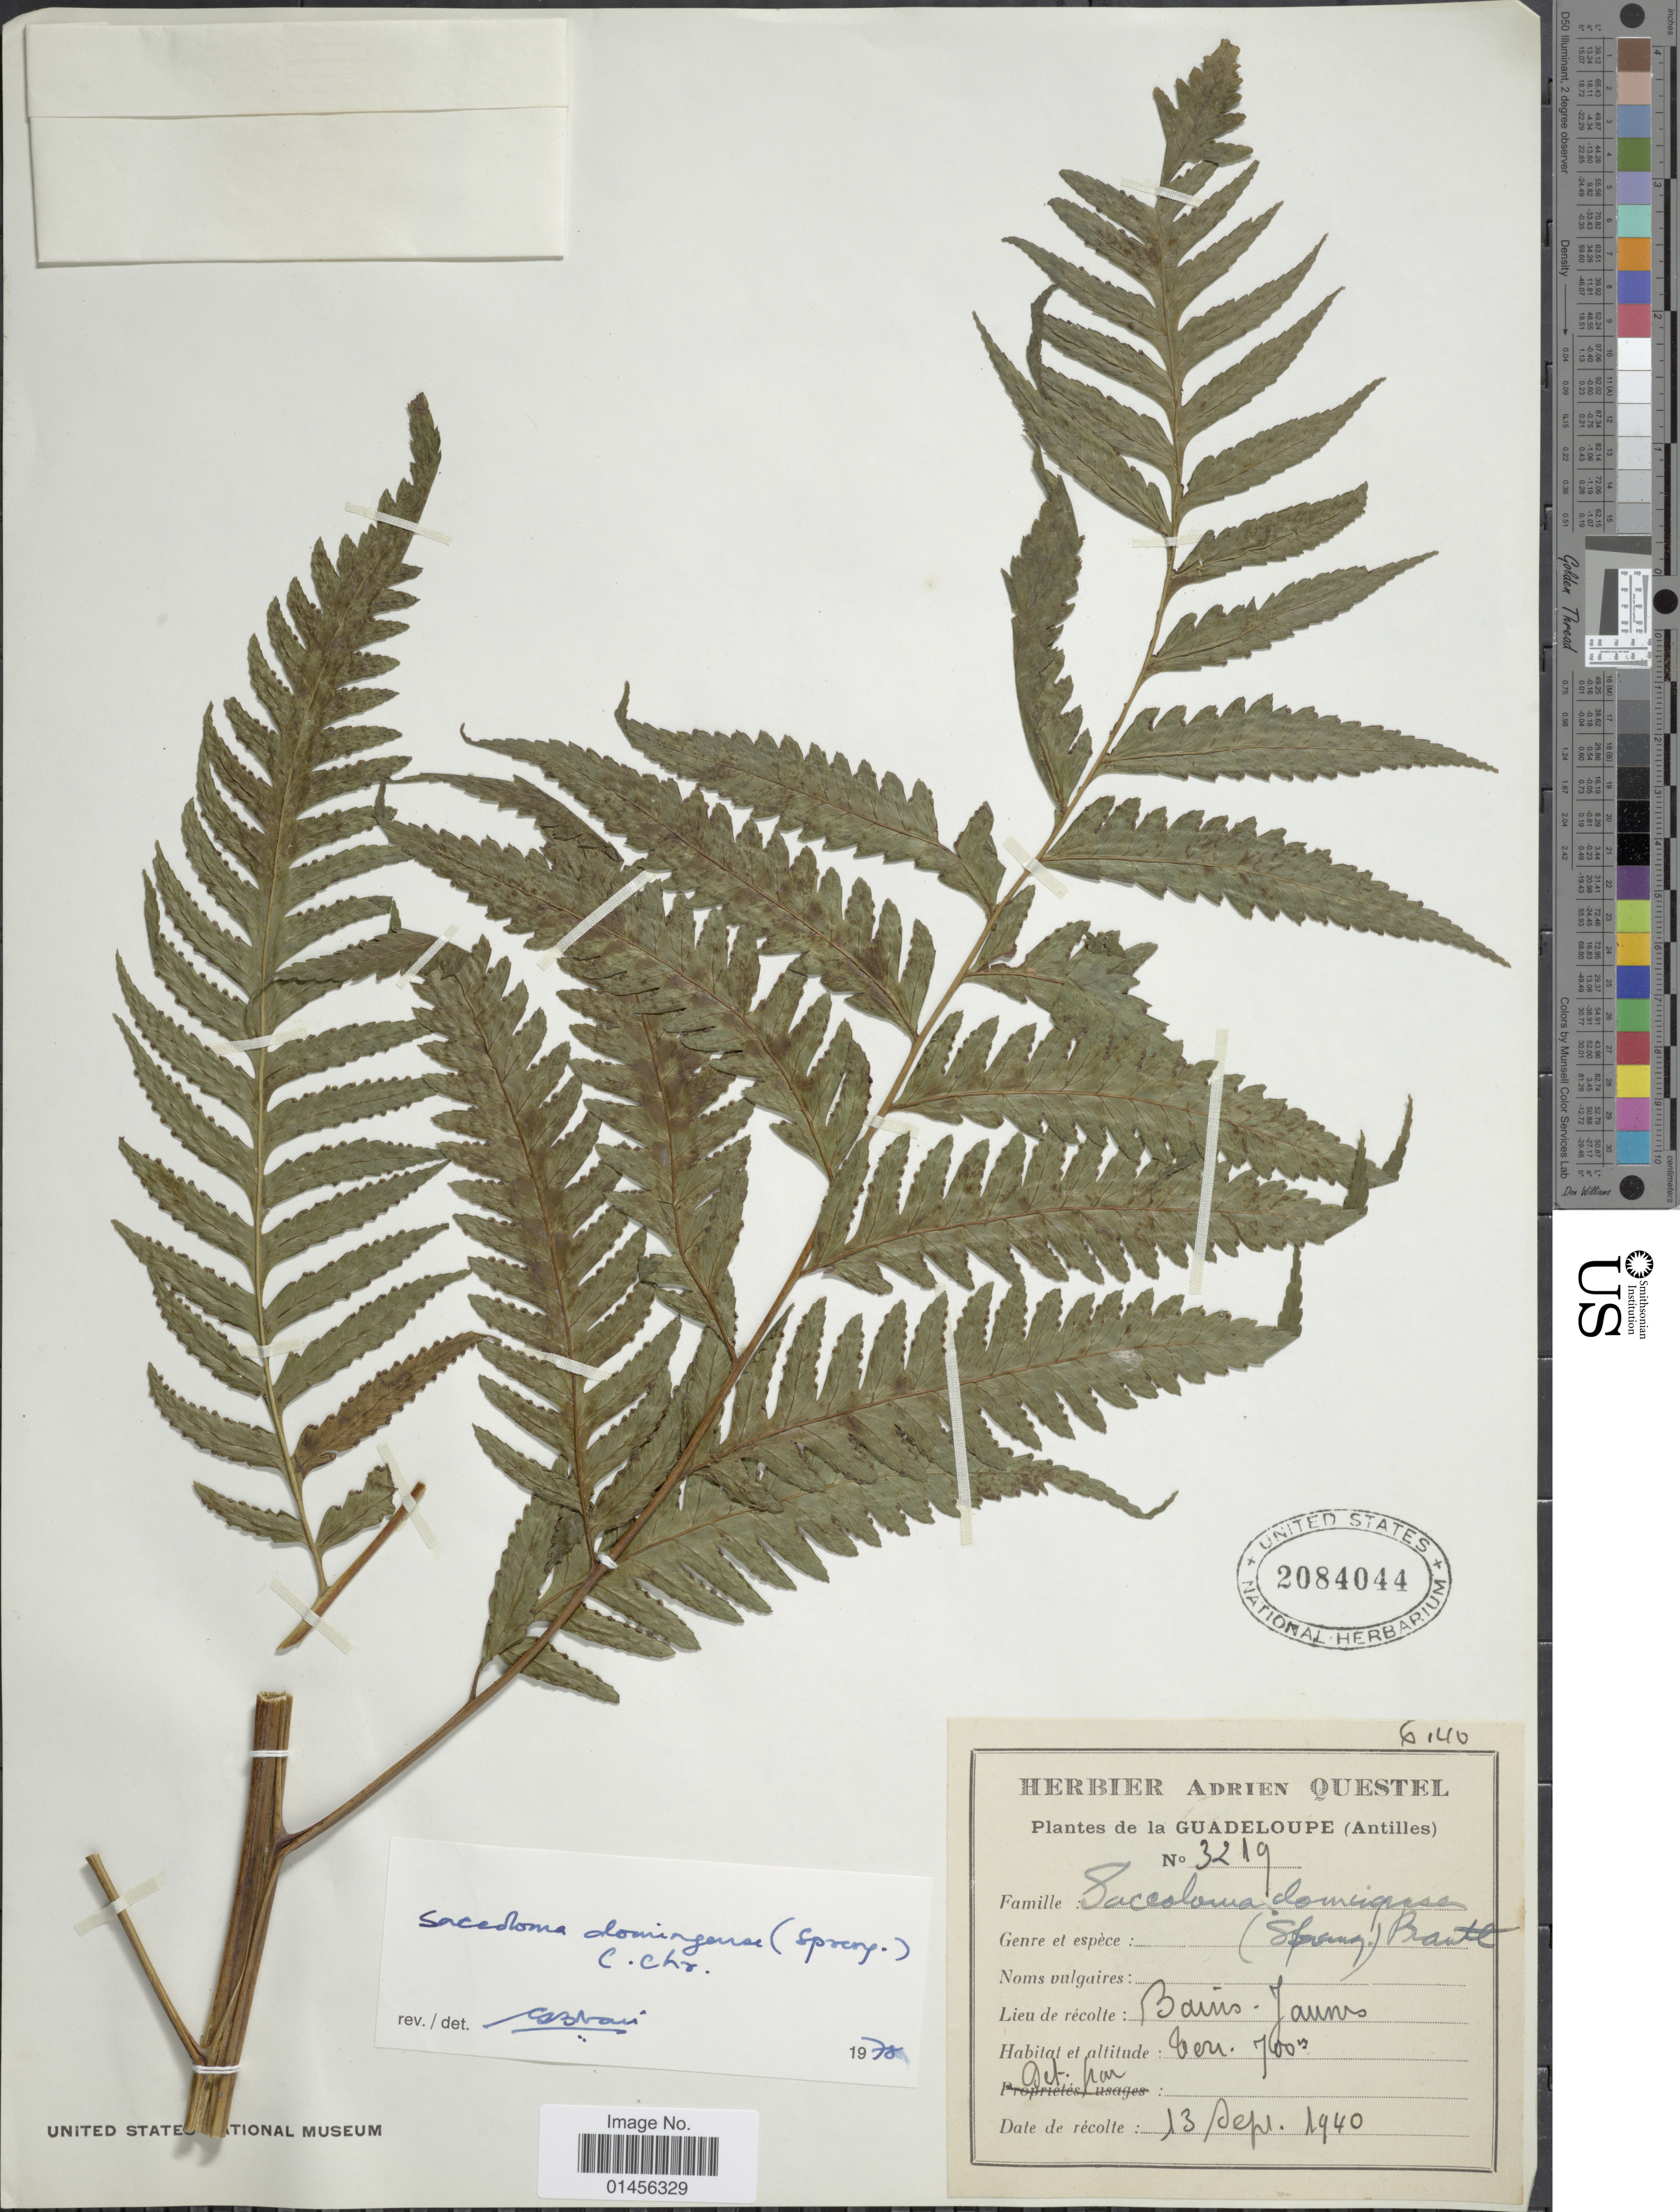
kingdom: Plantae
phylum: Tracheophyta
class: Polypodiopsida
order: Polypodiales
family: Saccolomataceae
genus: Saccoloma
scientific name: Saccoloma domingense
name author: (Spreng.) C. Chr.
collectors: ex herb. A. Questal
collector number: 3219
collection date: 1940-09-13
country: Guadeloupe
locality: (Antilles) Bains - James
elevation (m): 700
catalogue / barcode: US 2084044